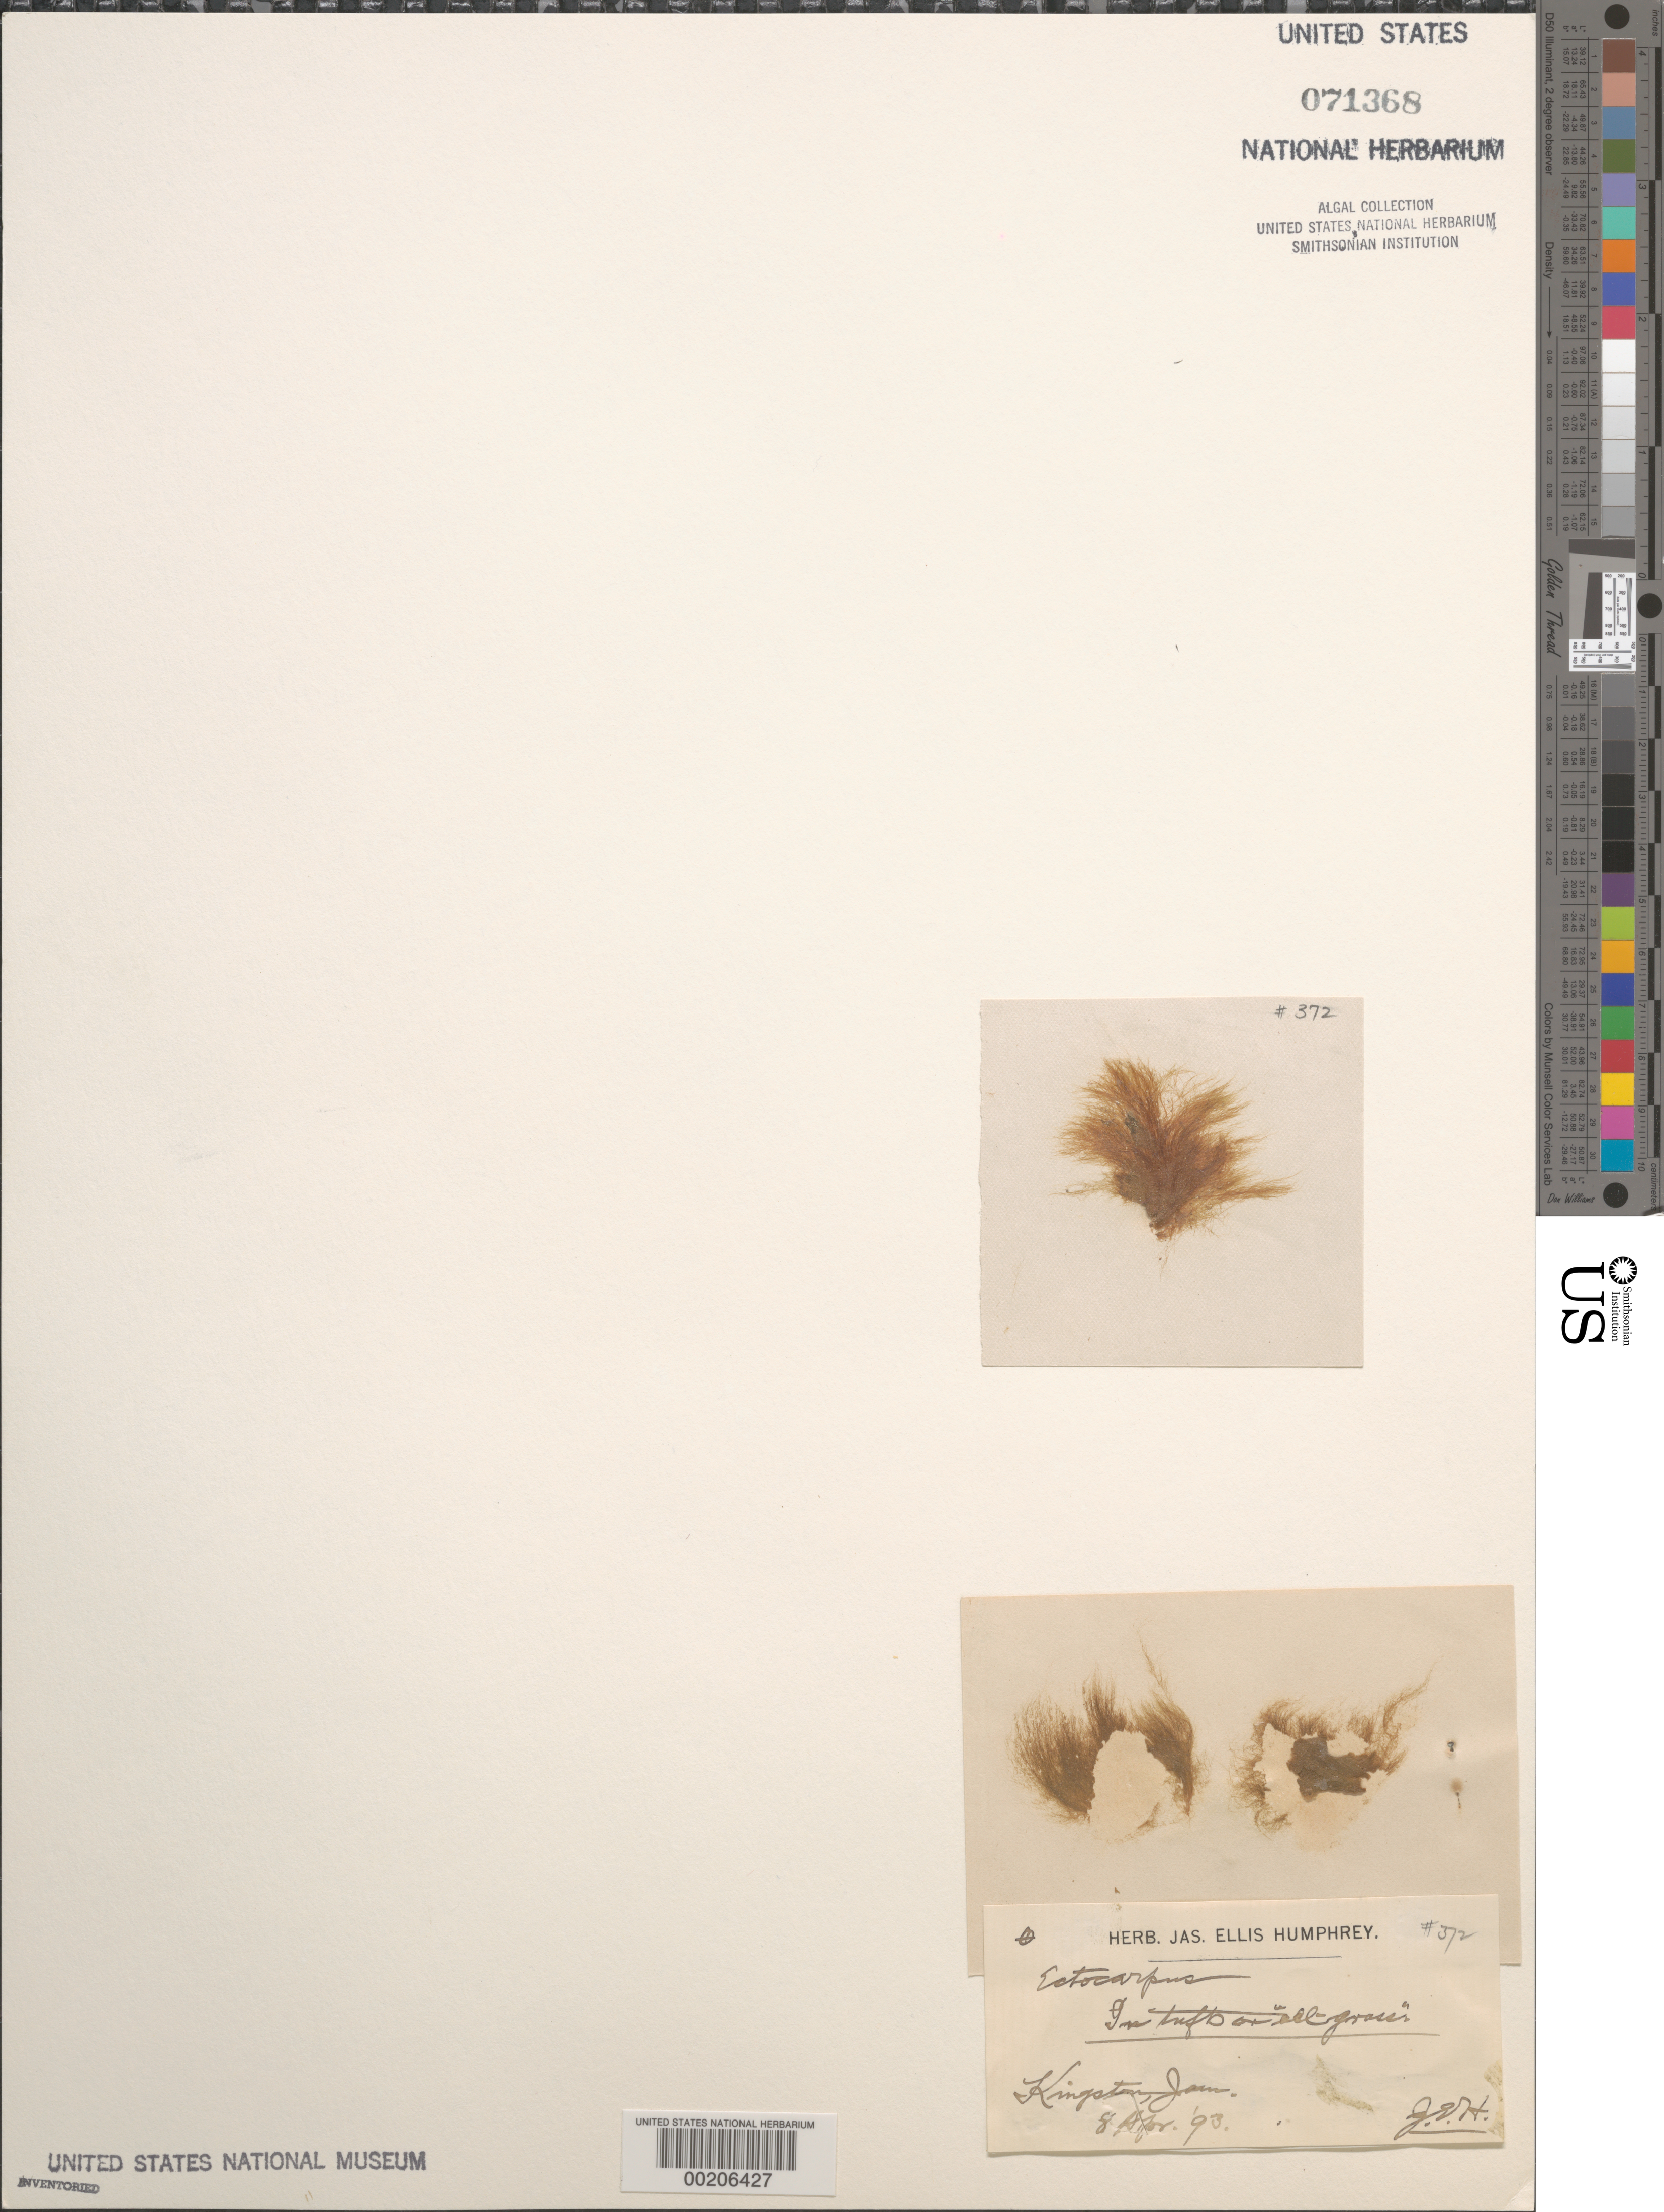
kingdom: Chromista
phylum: Ochrophyta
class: Phaeophyceae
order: Ectocarpales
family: Ectocarpaceae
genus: Ectocarpus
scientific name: Ectocarpus sp.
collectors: J. Humphrey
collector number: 372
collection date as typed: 08 Apr 1893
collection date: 1893-04-08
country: Jamaica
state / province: Kingston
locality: Kingston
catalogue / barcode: US 71368